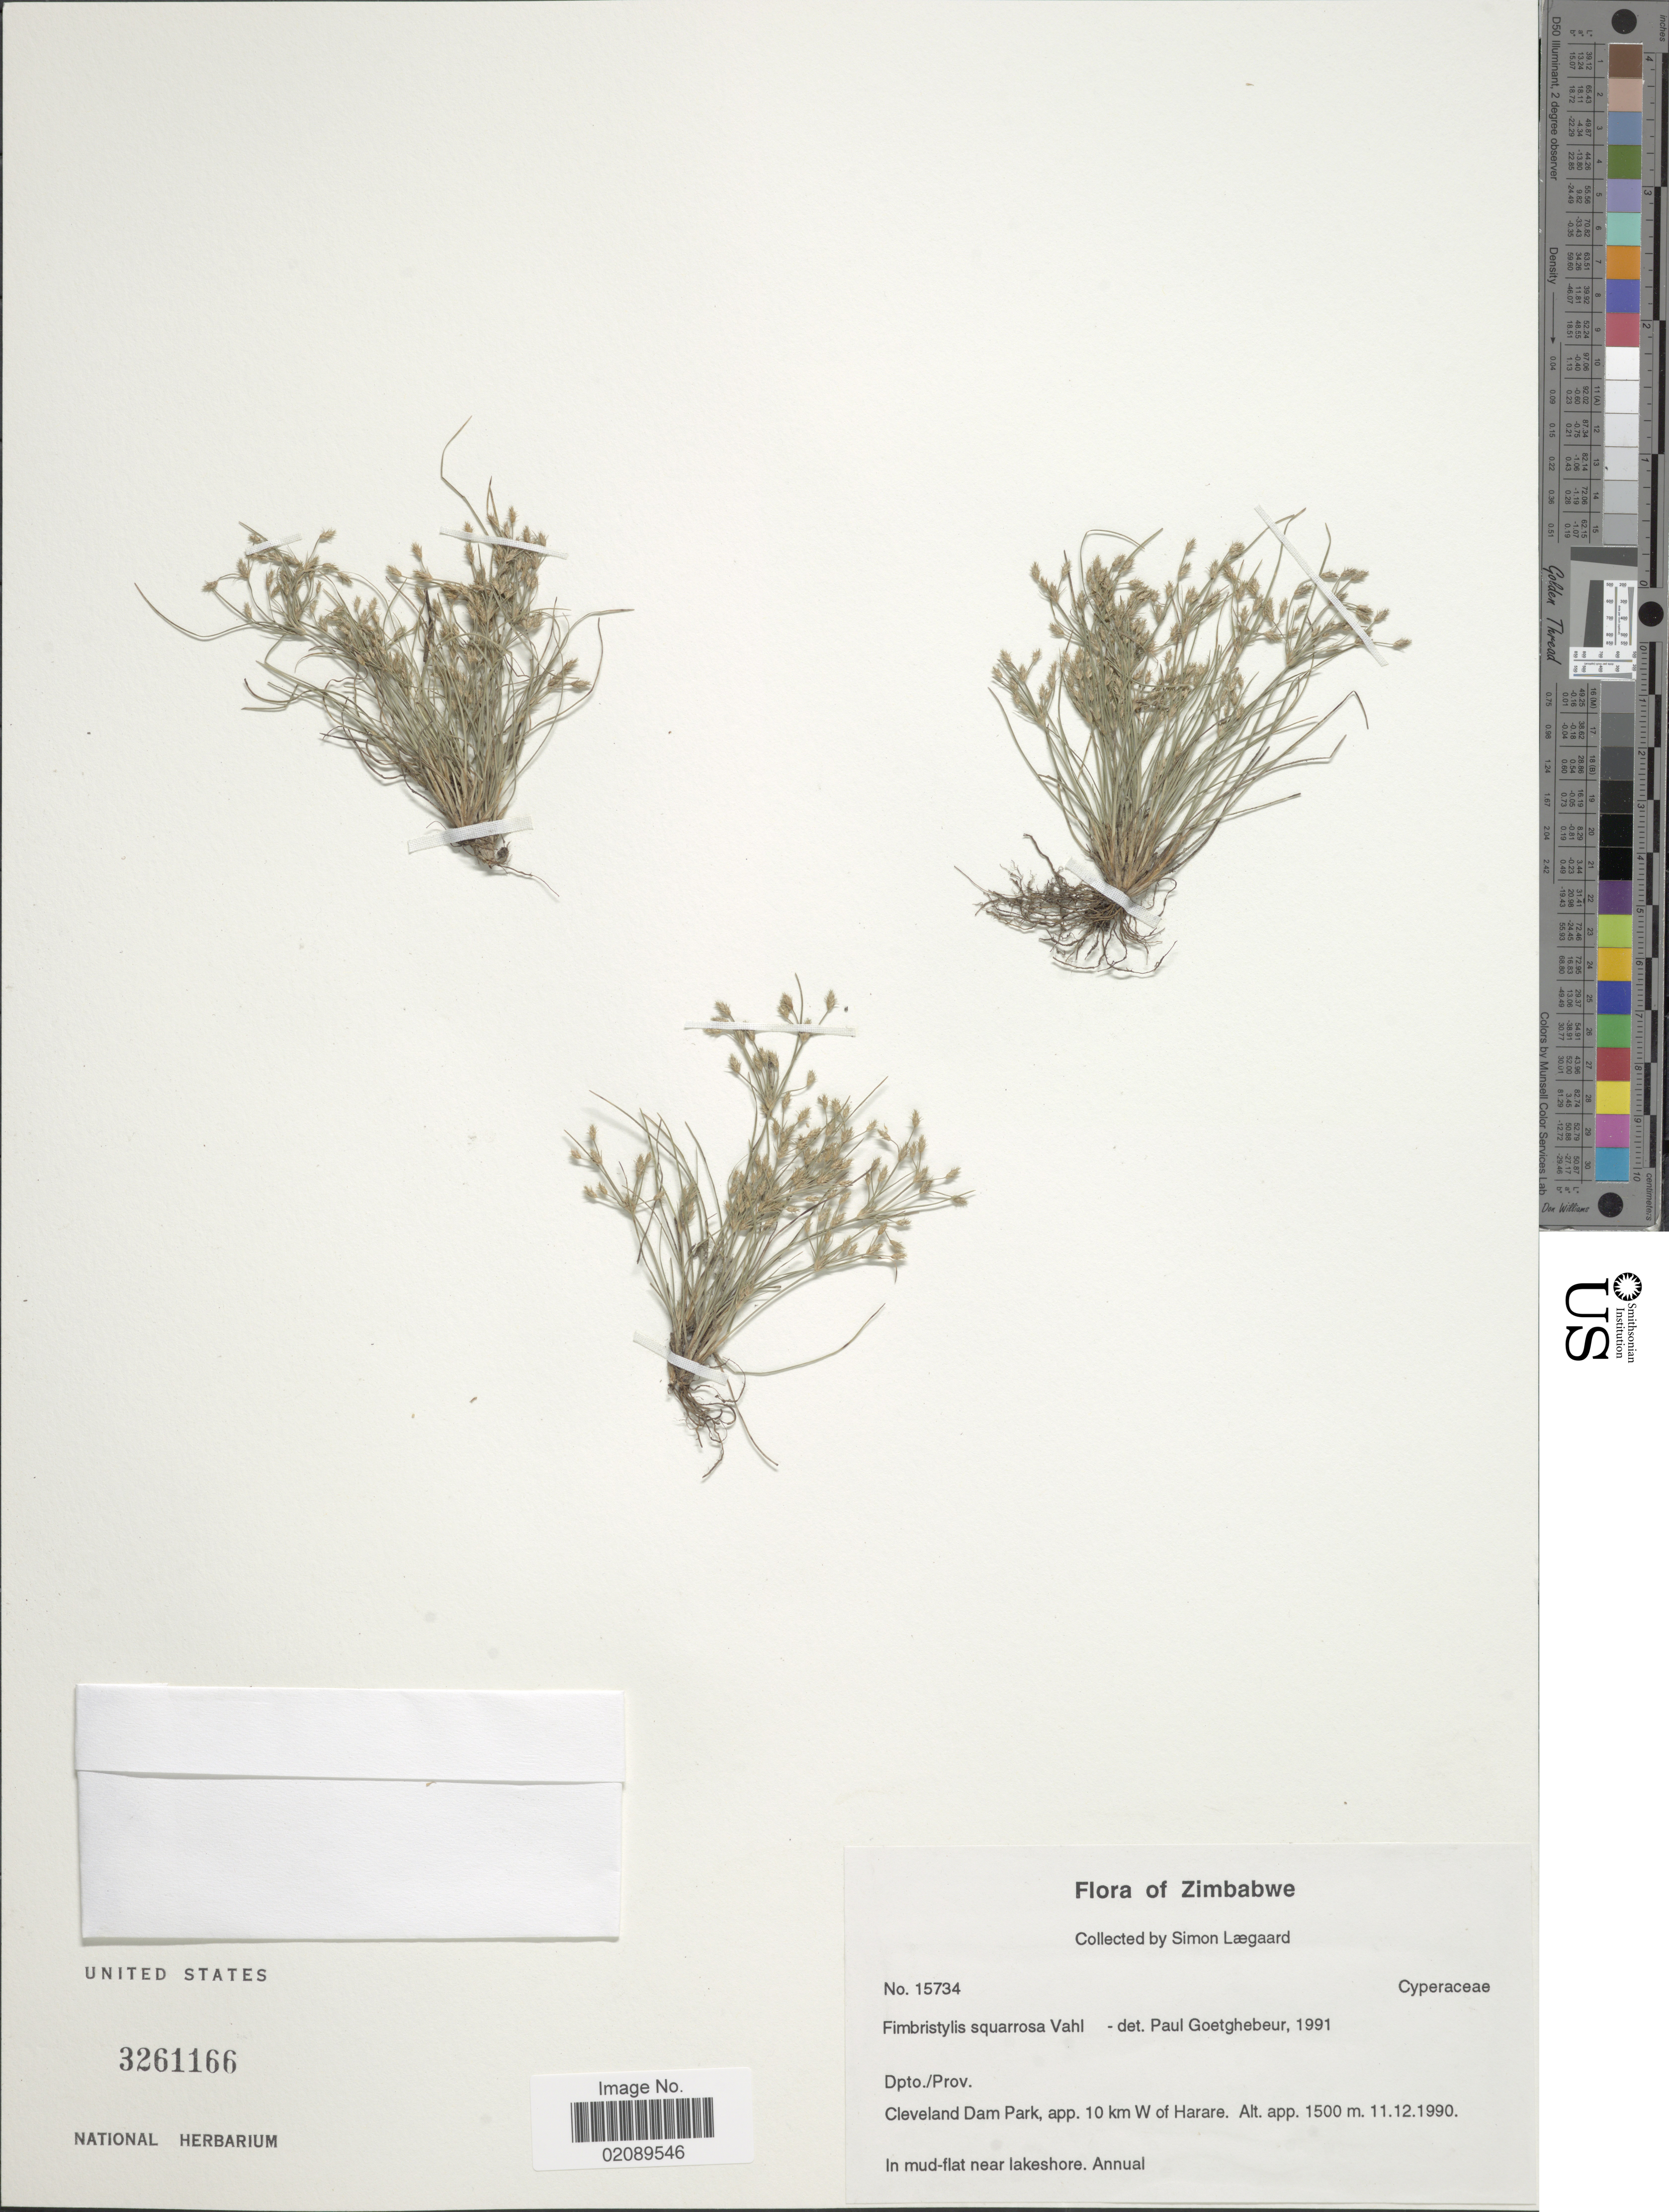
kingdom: Plantae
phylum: Tracheophyta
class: Liliopsida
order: Poales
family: Cyperaceae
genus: Fimbristylis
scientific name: Fimbristylis squarrosa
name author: Vahl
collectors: S. Lægaard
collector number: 15734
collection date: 1990-12-01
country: Zimbabwe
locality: Dpto./Prov., Cleveland Dam Park, app. 10 km W of Harare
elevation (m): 1500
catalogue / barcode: US 3261166